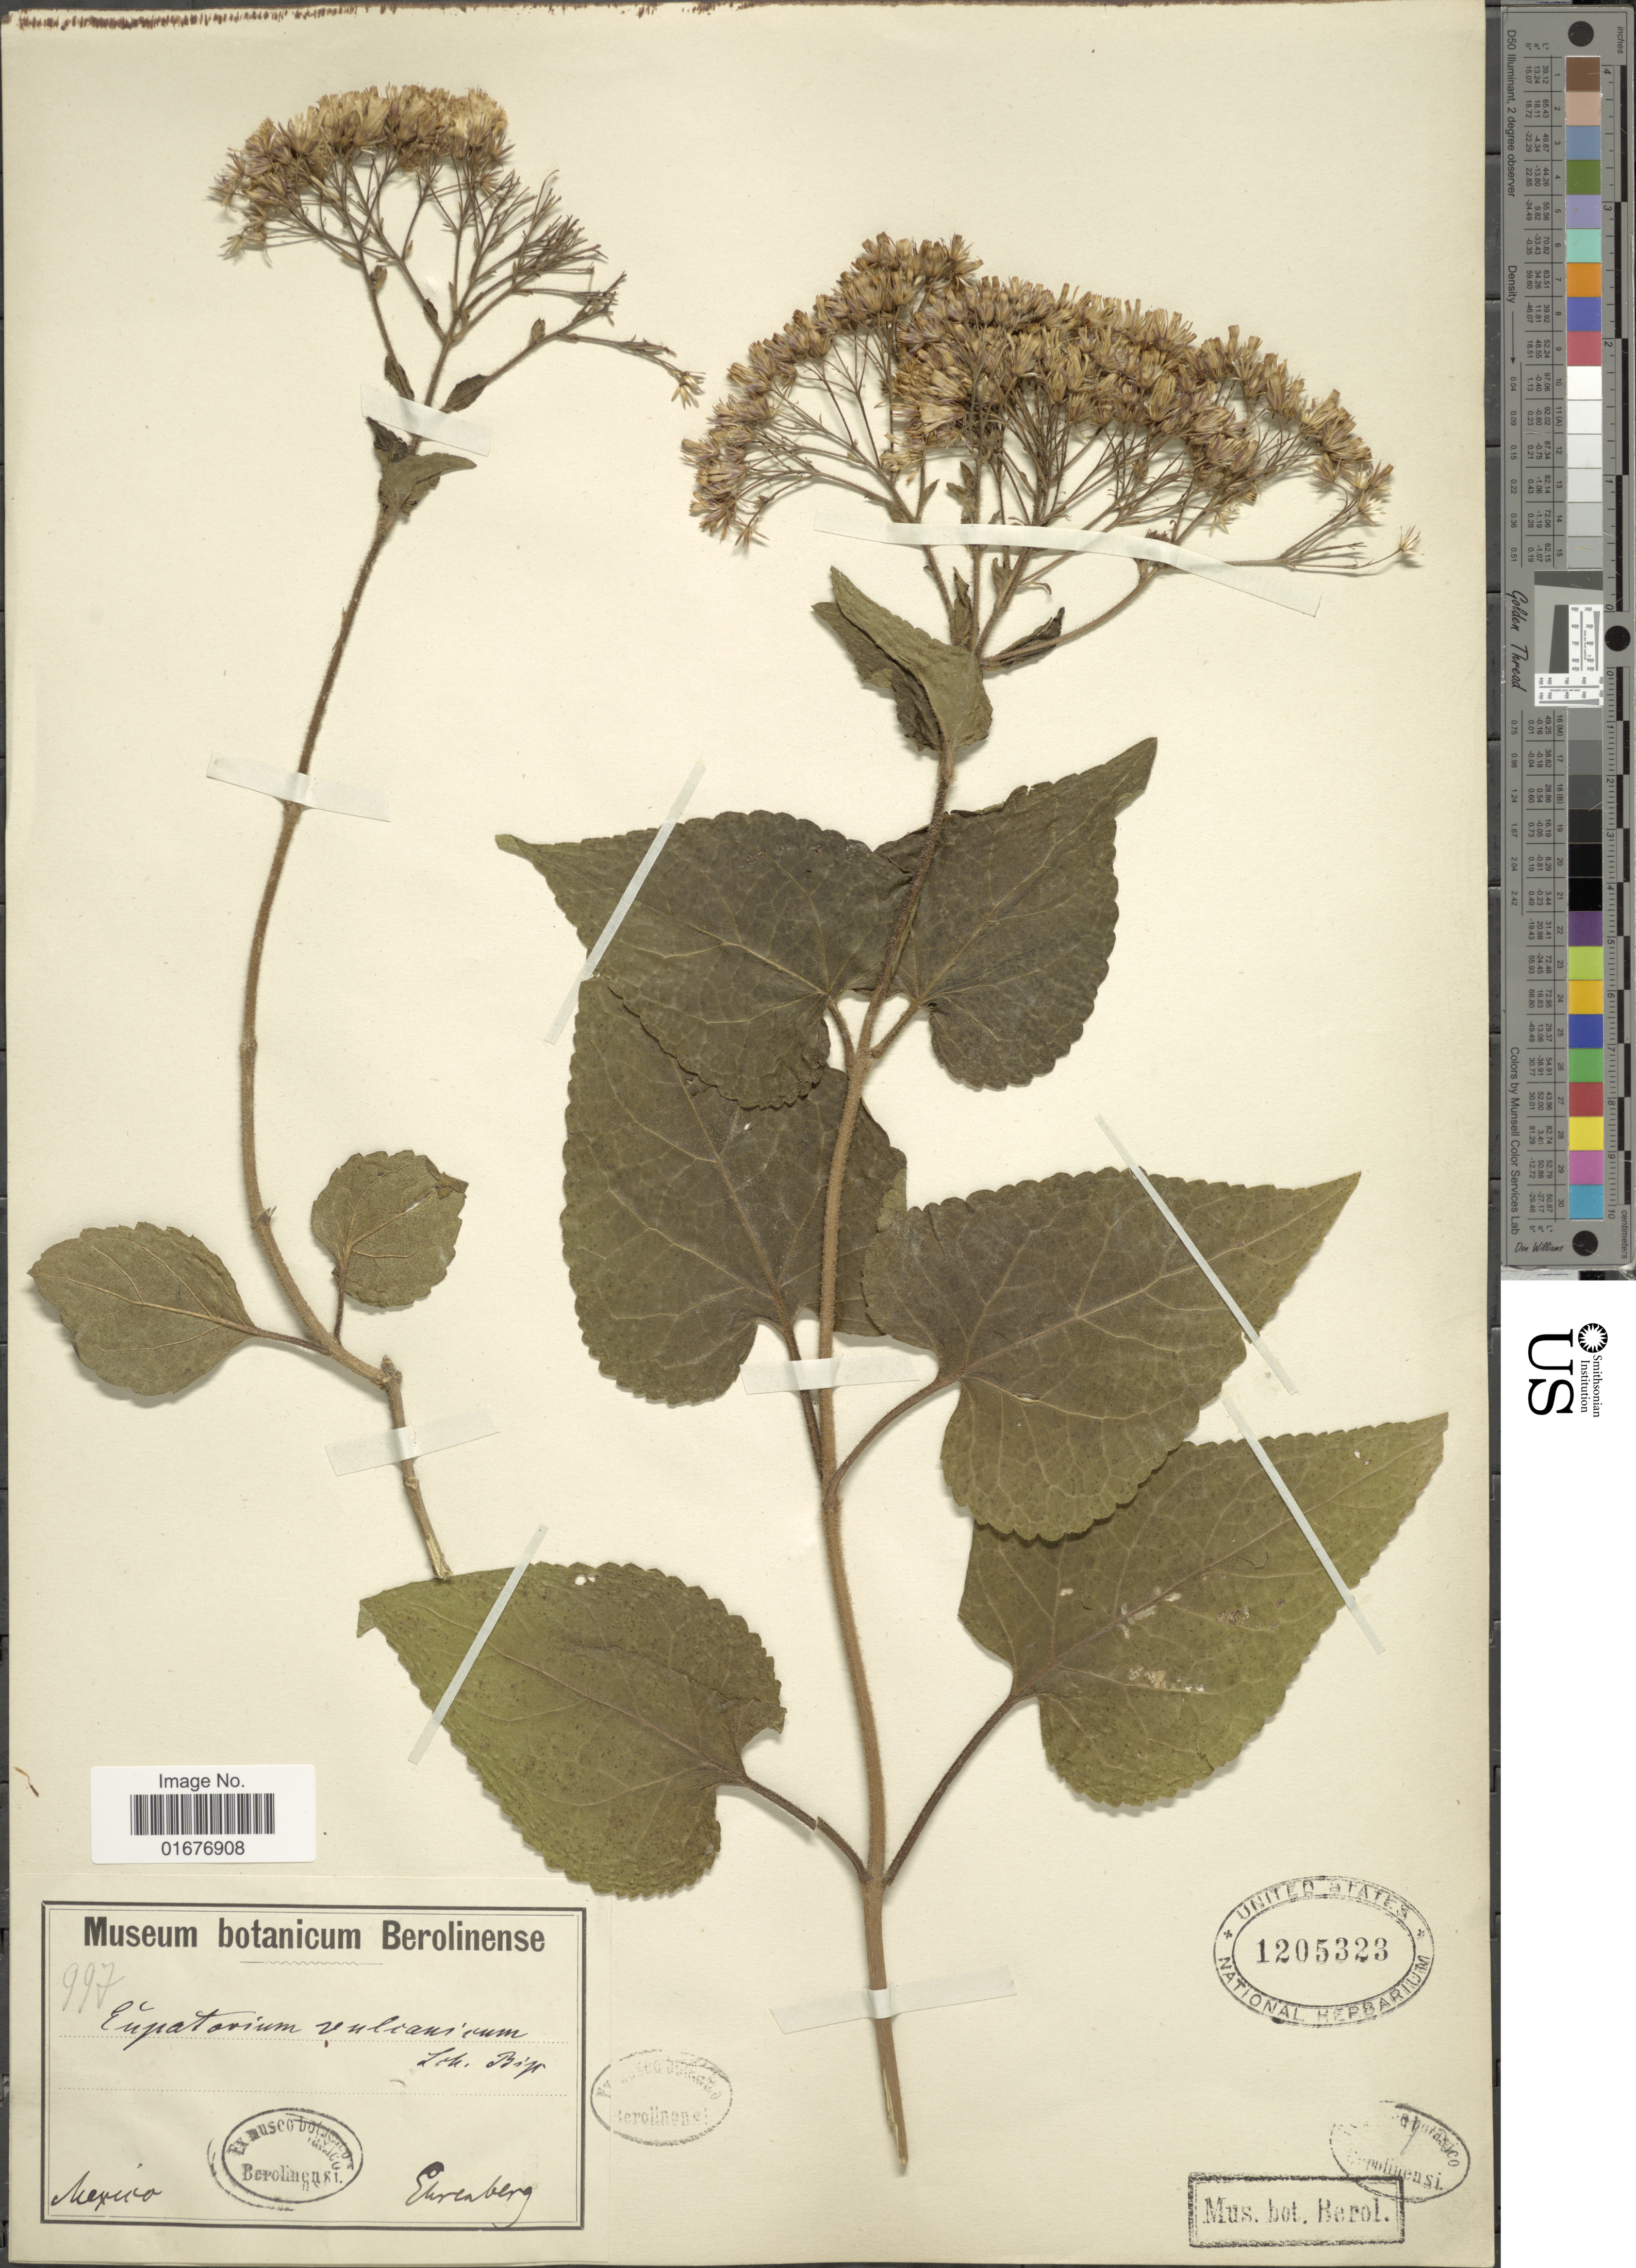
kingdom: Plantae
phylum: Tracheophyta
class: Magnoliopsida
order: Asterales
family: Asteraceae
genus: Ageratina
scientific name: Ageratina subpenninervia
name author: (Sch. Bip. ex Klatt) R.M. King & H. Rob.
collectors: Ehrenberg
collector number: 997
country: Mexico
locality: Mexico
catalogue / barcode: US 1205323